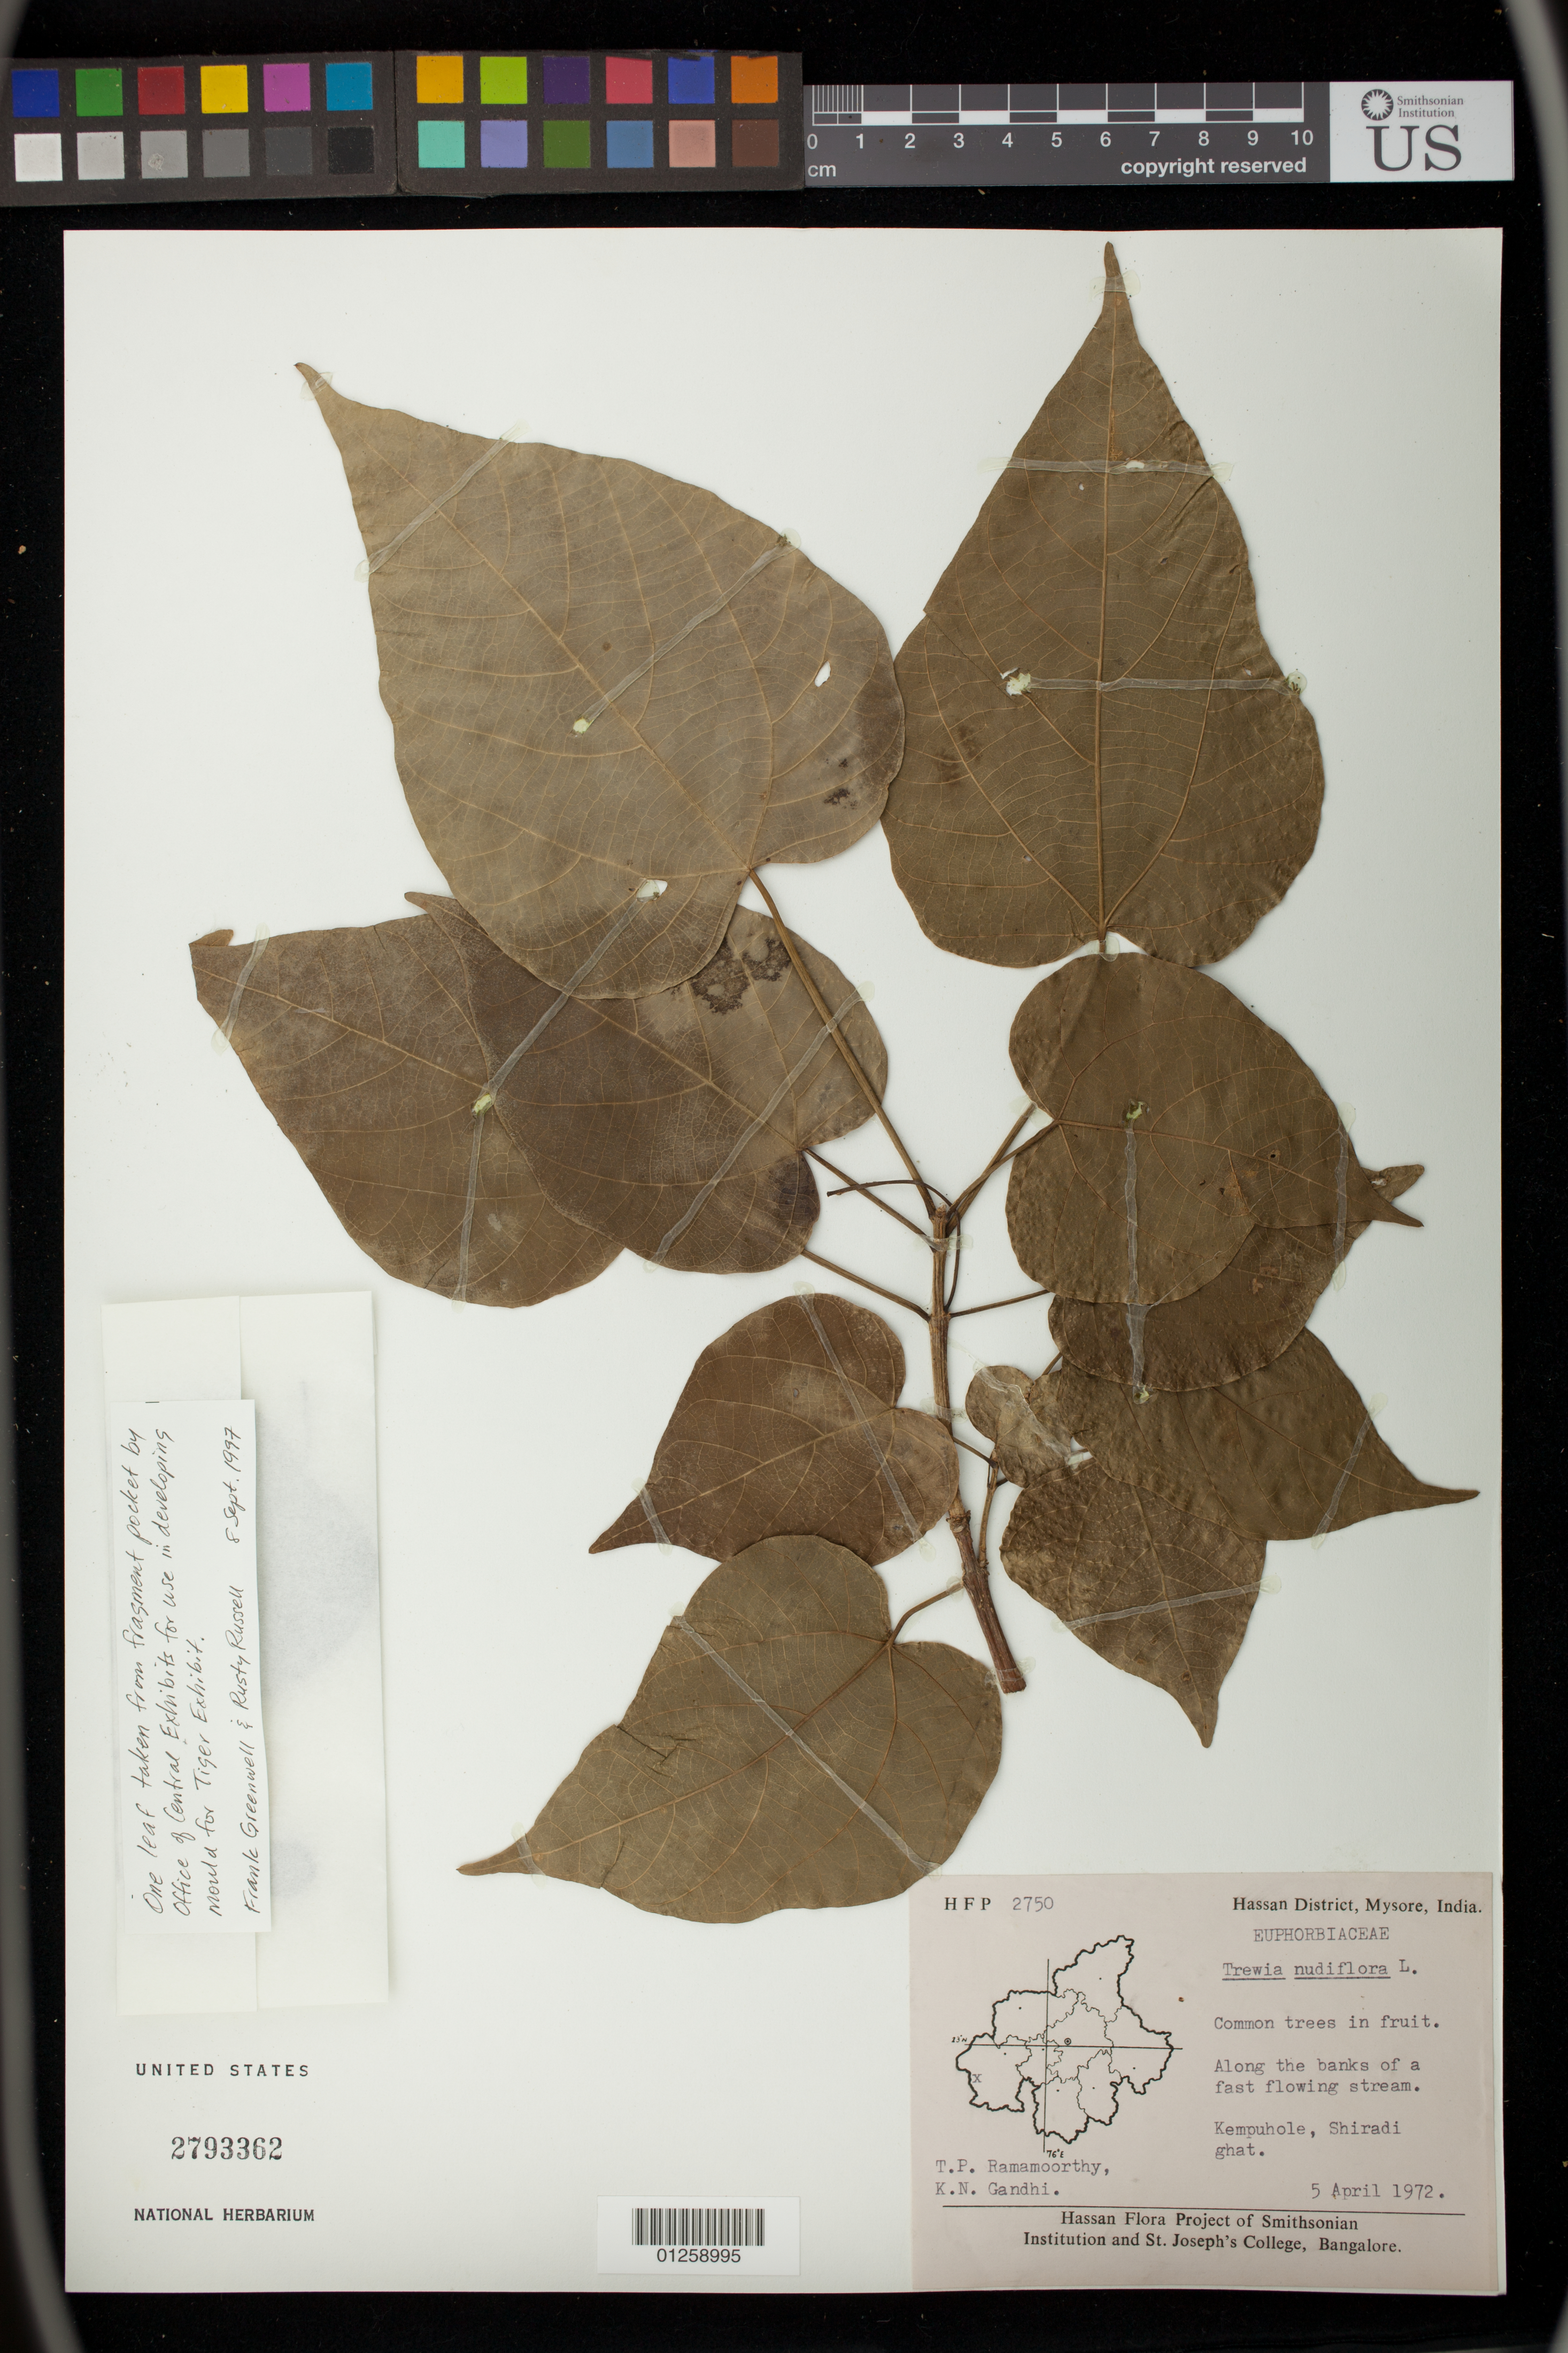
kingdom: Plantae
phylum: Tracheophyta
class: Magnoliopsida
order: Malpighiales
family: Euphorbiaceae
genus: Mallotus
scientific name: Mallotus nudiflorus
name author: (L.) Kulju & Welzen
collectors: T. P. Ramamoorthy & K. N. Gandhi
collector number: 2750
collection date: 1972-04-05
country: India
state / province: Karnataka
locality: Hassan District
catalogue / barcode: US 2793362